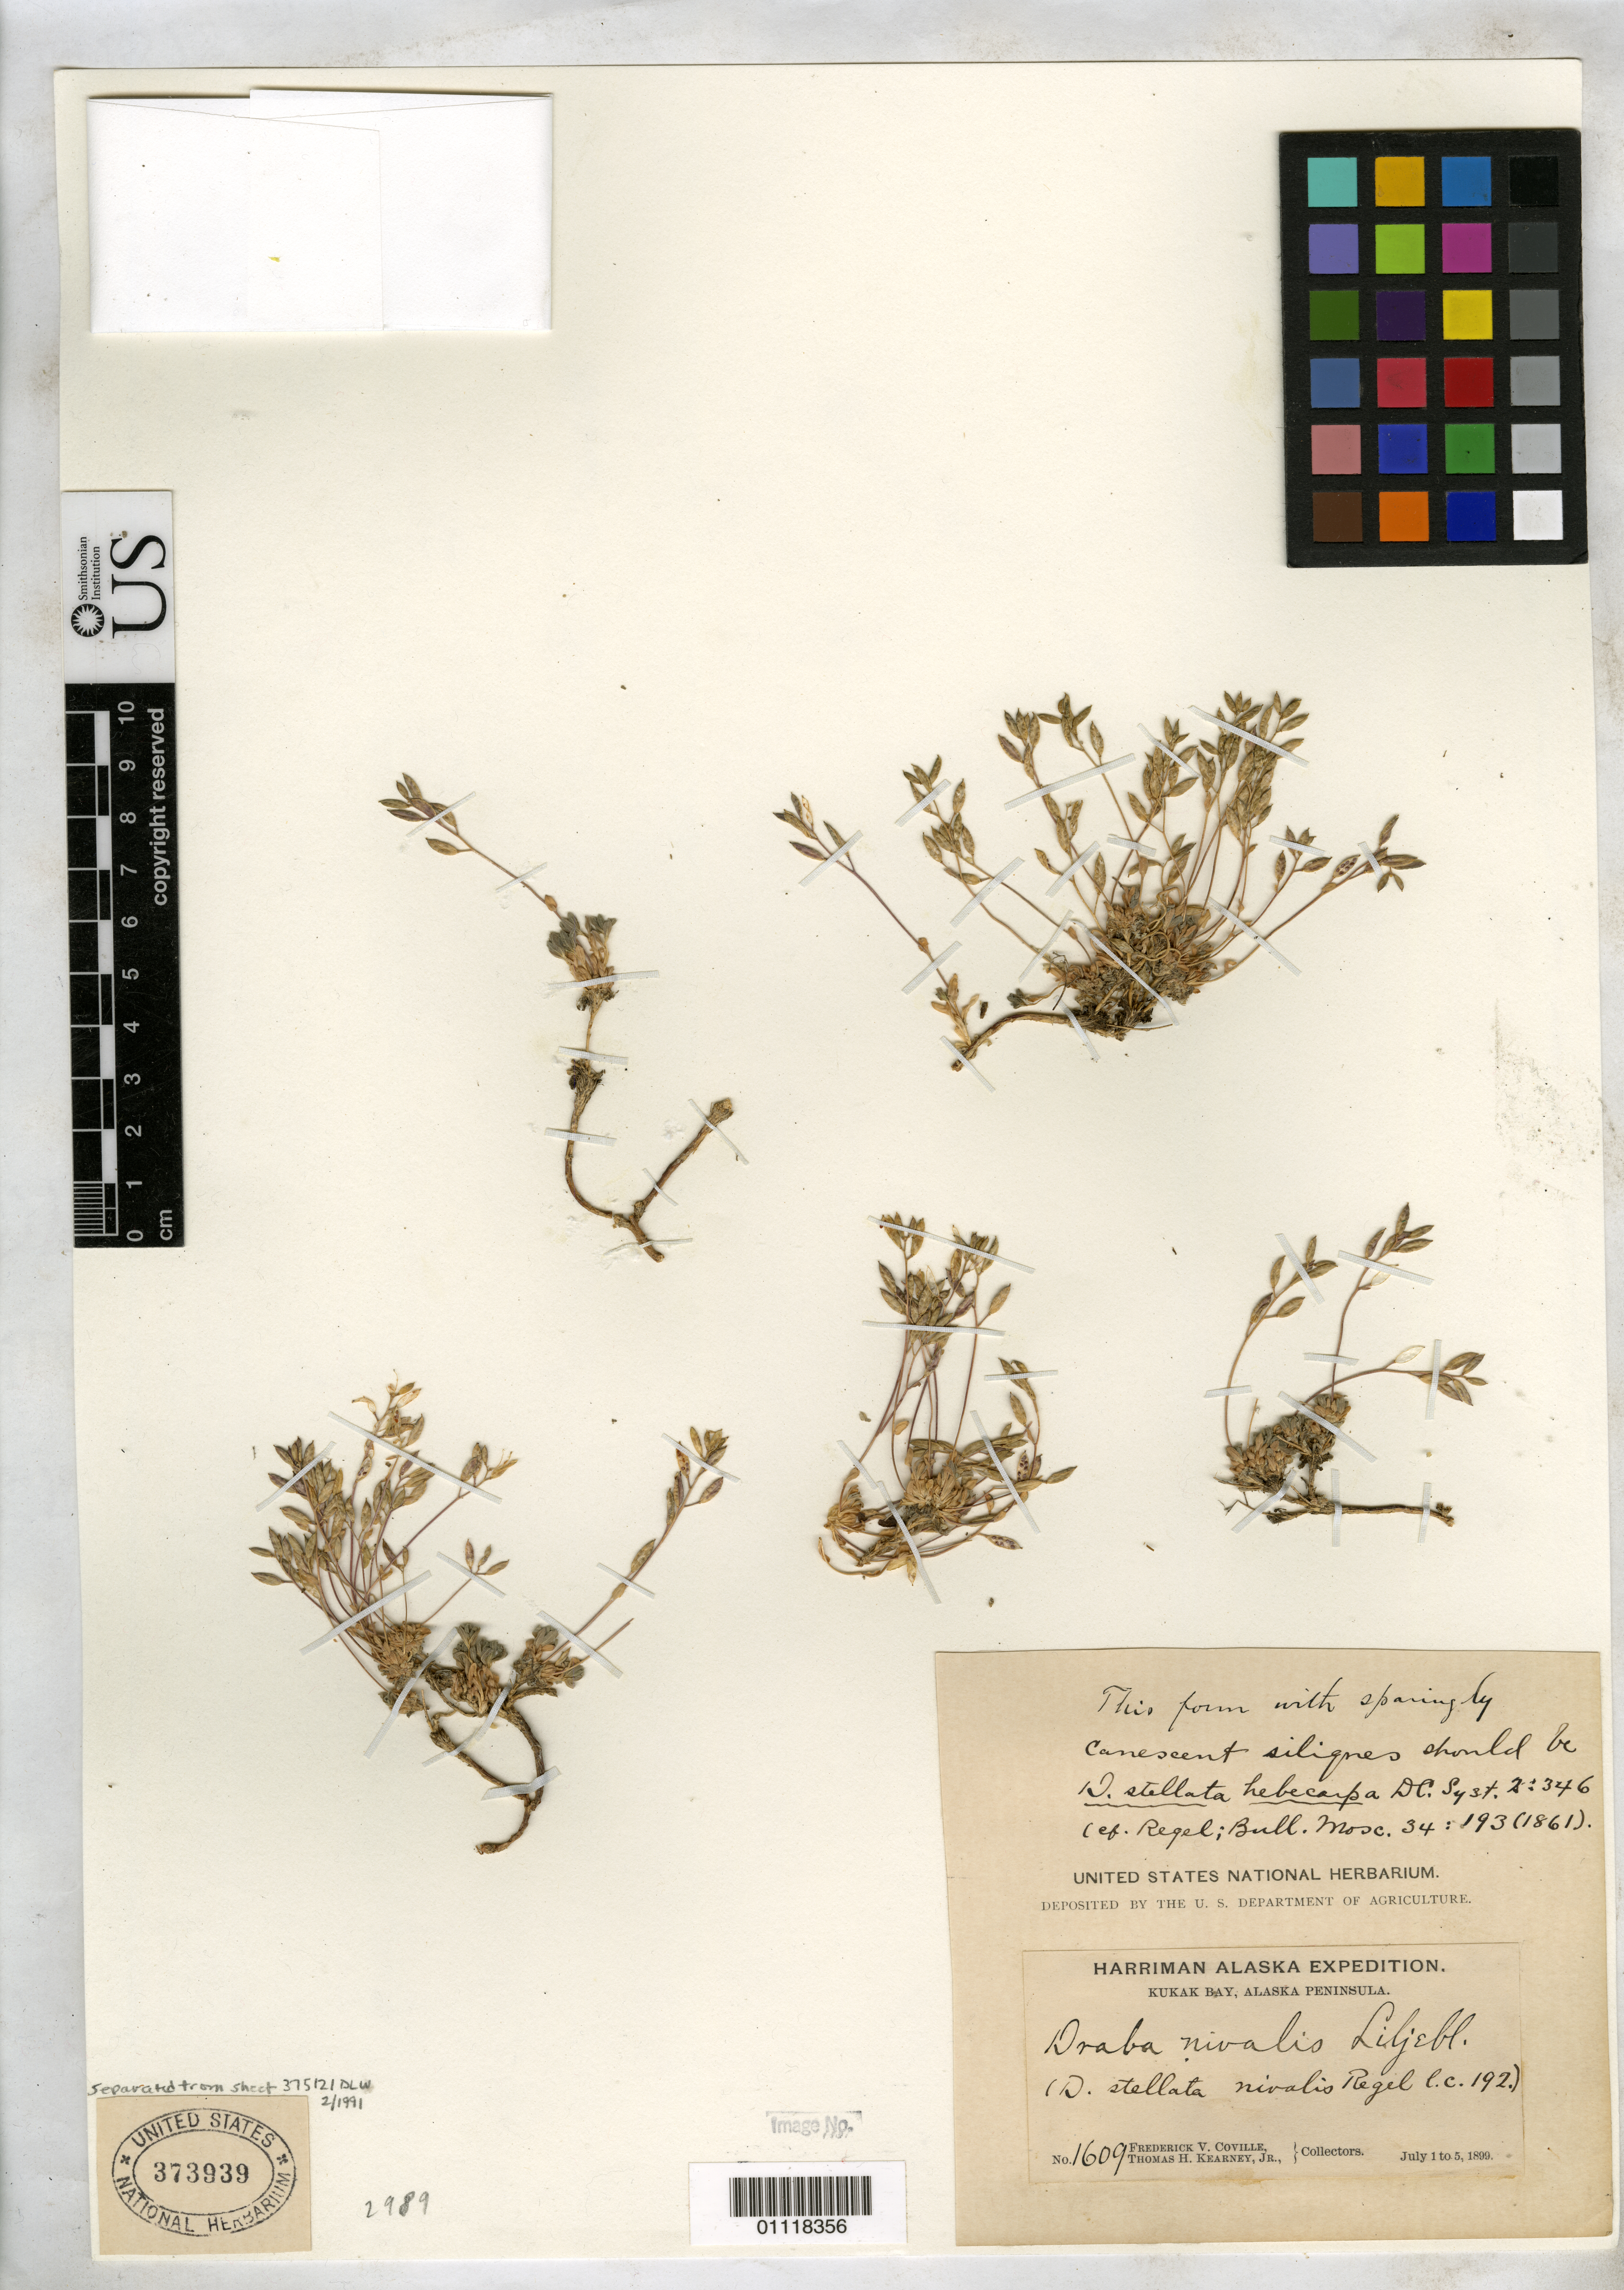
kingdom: Plantae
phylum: Tracheophyta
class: Magnoliopsida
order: Brassicales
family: Brassicaceae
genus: Draba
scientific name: Draba nivalis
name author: Lilj.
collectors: F. V. Coville & T. H. Kearney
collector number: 1609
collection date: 1899-07-01/1899-07-05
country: United States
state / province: Alaska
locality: Kukak Bay, Alaska Peninsula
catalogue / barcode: US 373939